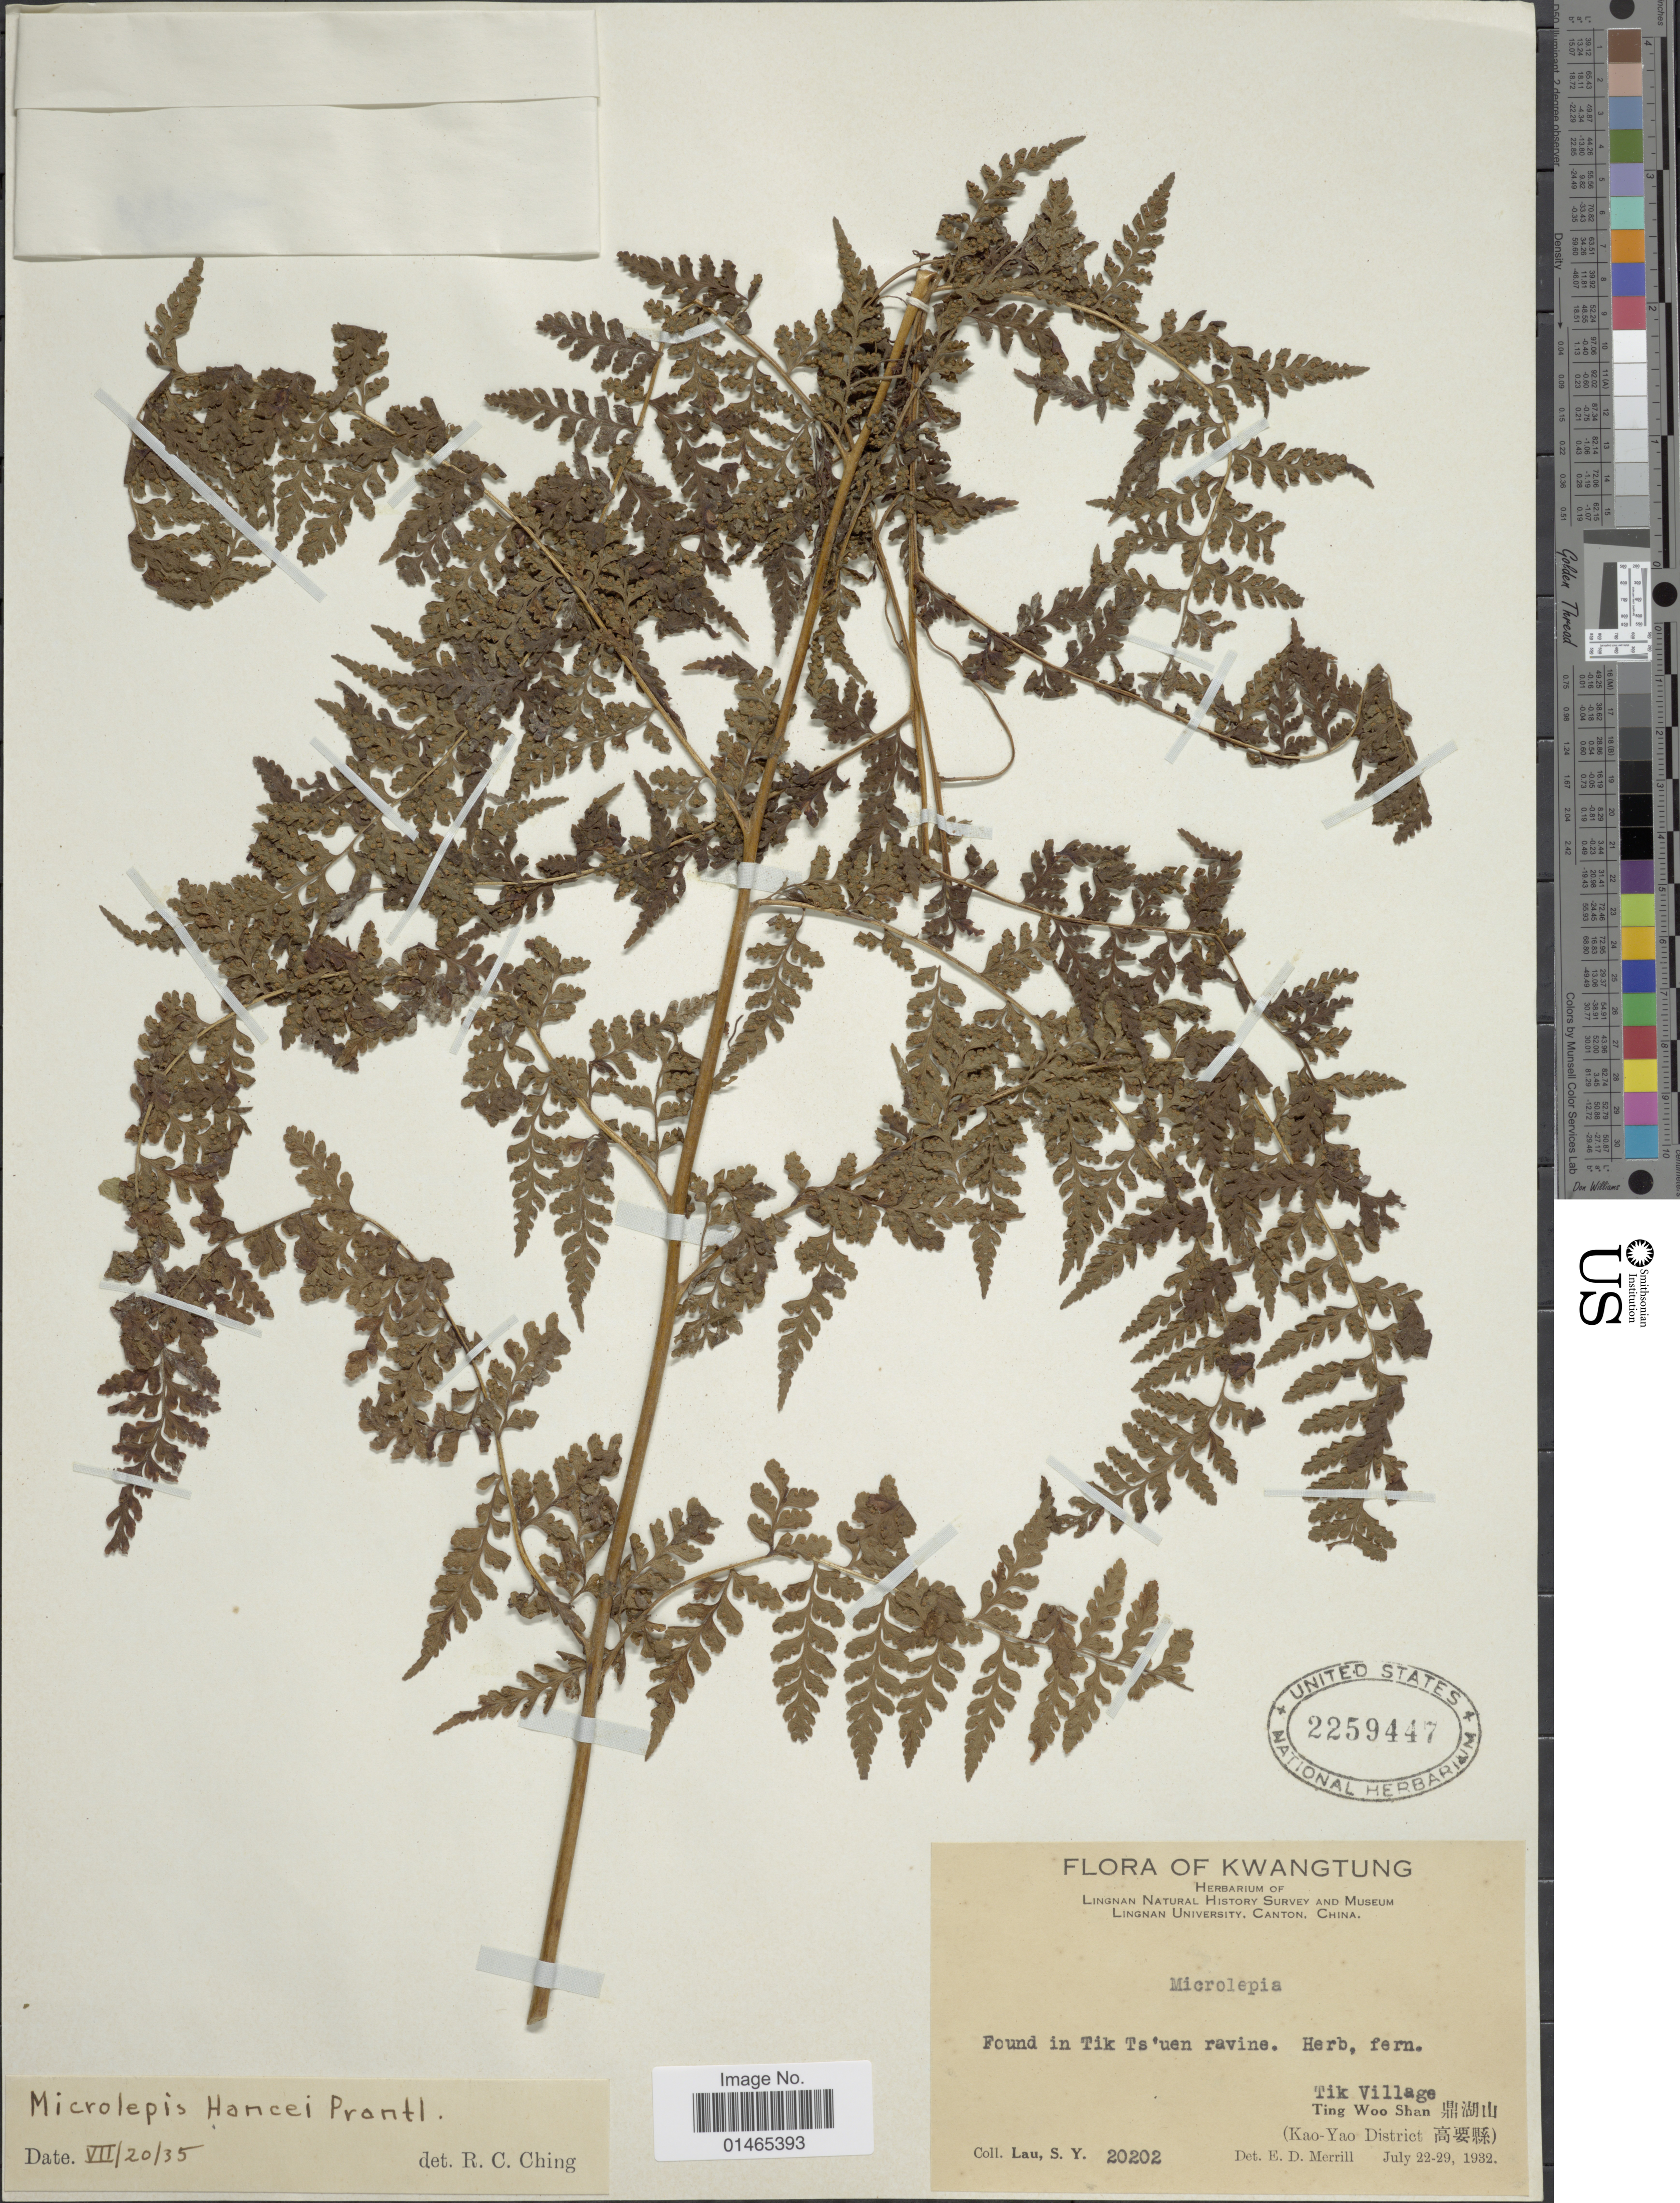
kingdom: Plantae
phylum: Tracheophyta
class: Polypodiopsida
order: Polypodiales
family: Dennstaedtiaceae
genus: Microlepia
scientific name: Microlepia hancei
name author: Prantl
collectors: S. Y. Lau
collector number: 20202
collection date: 1932-07-22/1932-07-29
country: China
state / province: Guangdong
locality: Kwangtung, Tik Village, Kao-Yao District, Found in Tik Tsúen ravine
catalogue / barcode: US 2259447